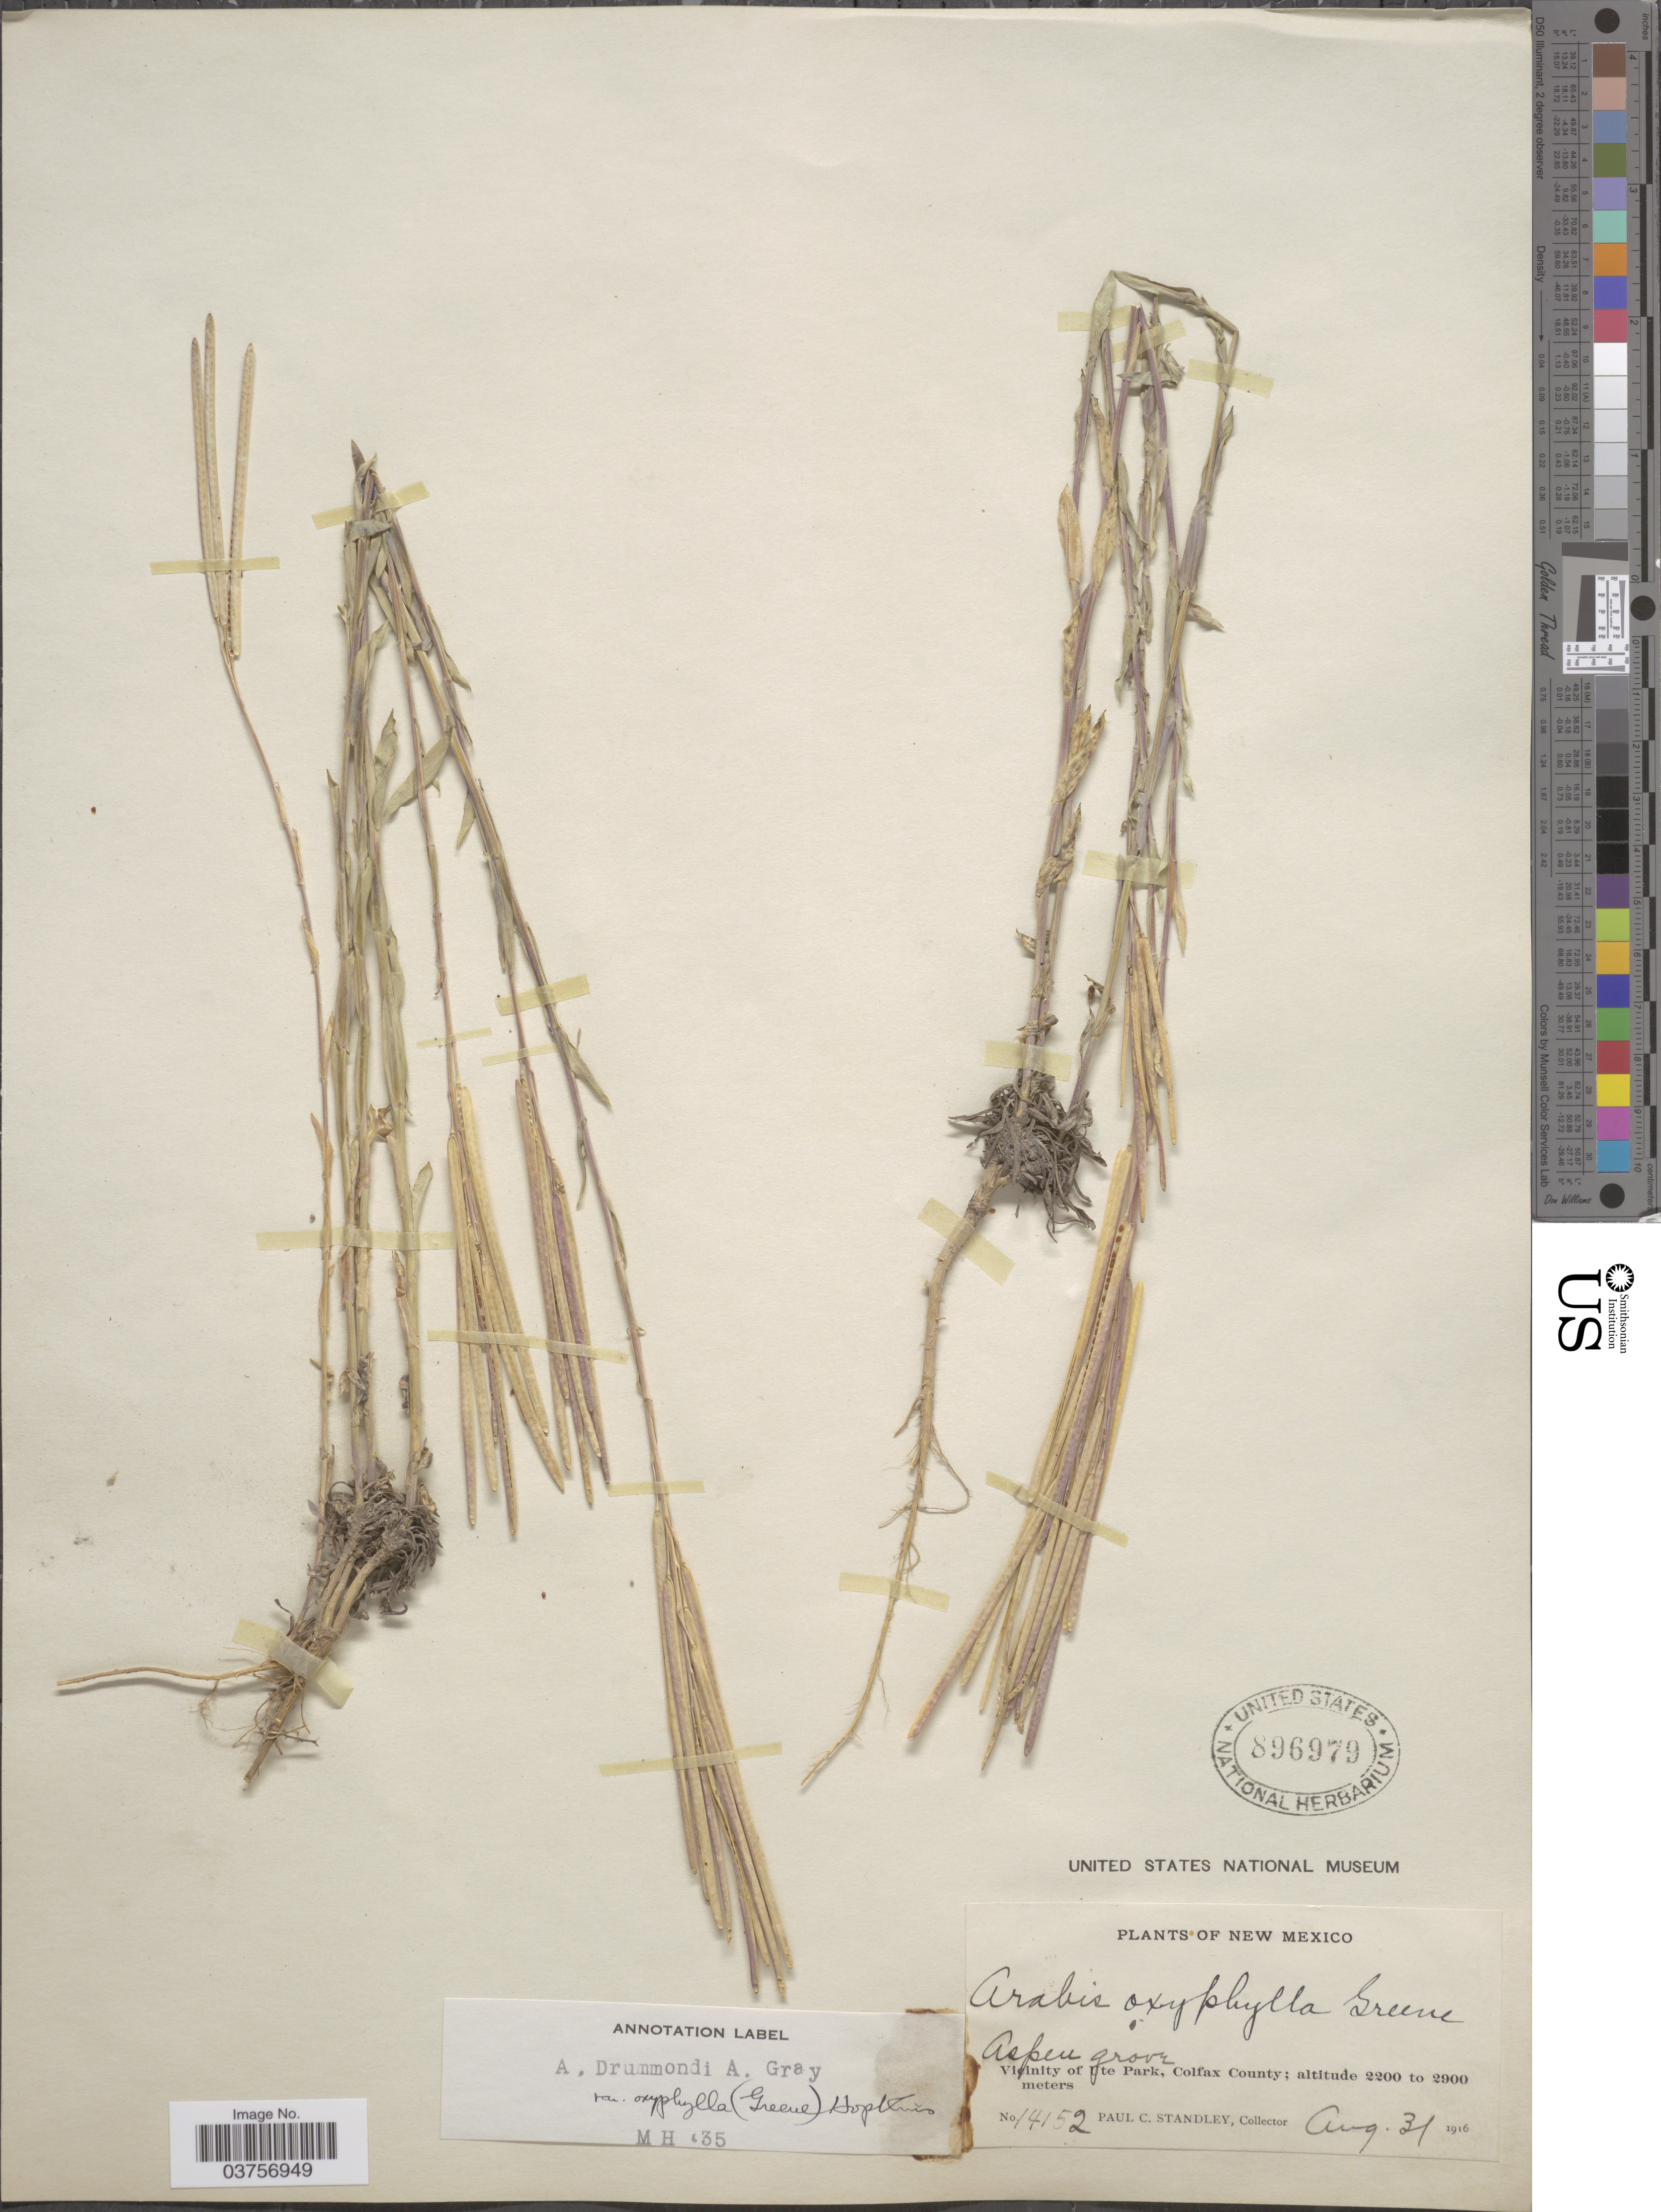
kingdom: Plantae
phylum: Tracheophyta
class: Magnoliopsida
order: Brassicales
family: Brassicaceae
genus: Arabis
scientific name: Arabis drummondii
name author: A. Gray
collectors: P. C. Standley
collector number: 14152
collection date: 1916-08-31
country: United States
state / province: New Mexico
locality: Aspen grove. Vicinity of Ute Park, Colfax County.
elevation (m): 2200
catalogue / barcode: US 896979